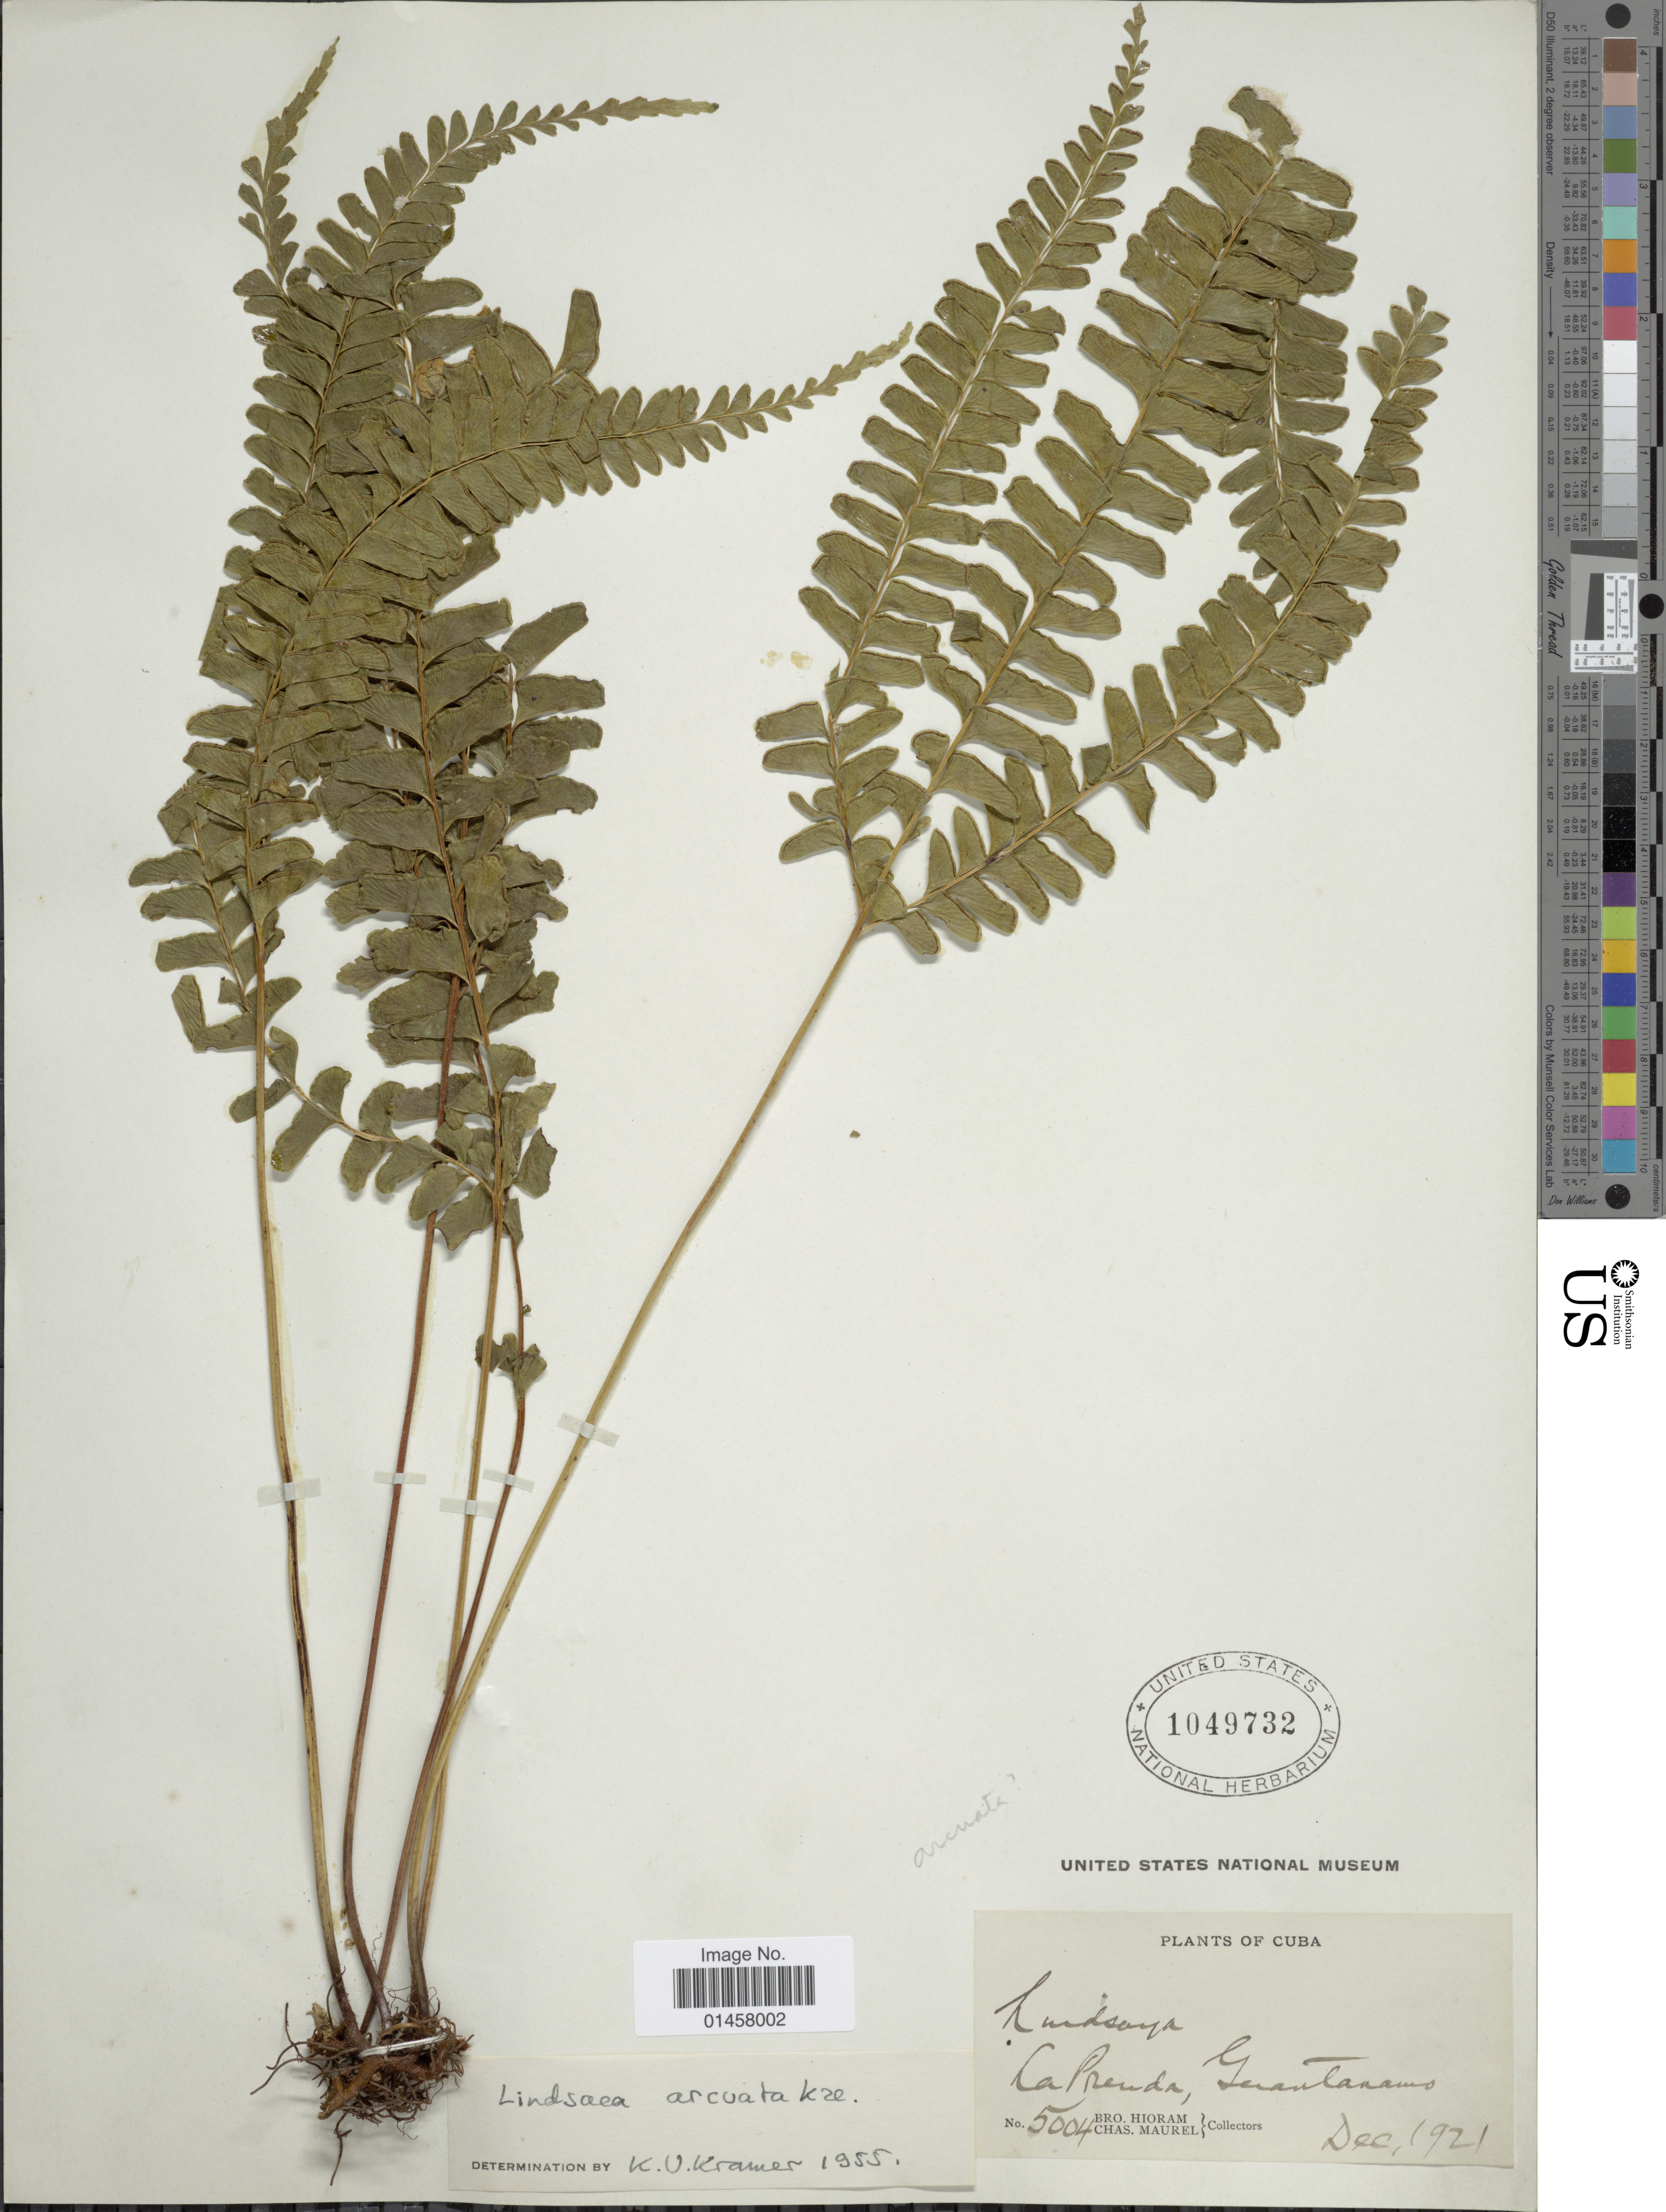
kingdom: Plantae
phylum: Tracheophyta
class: Polypodiopsida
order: Polypodiales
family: Lindsaeaceae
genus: Lindsaea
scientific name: Lindsaea arcuata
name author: Kunze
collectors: Bro. Hioram & C. Maurel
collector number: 5004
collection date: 1921-12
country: Cuba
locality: La Prenda, Guantanamo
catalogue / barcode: US 1049732